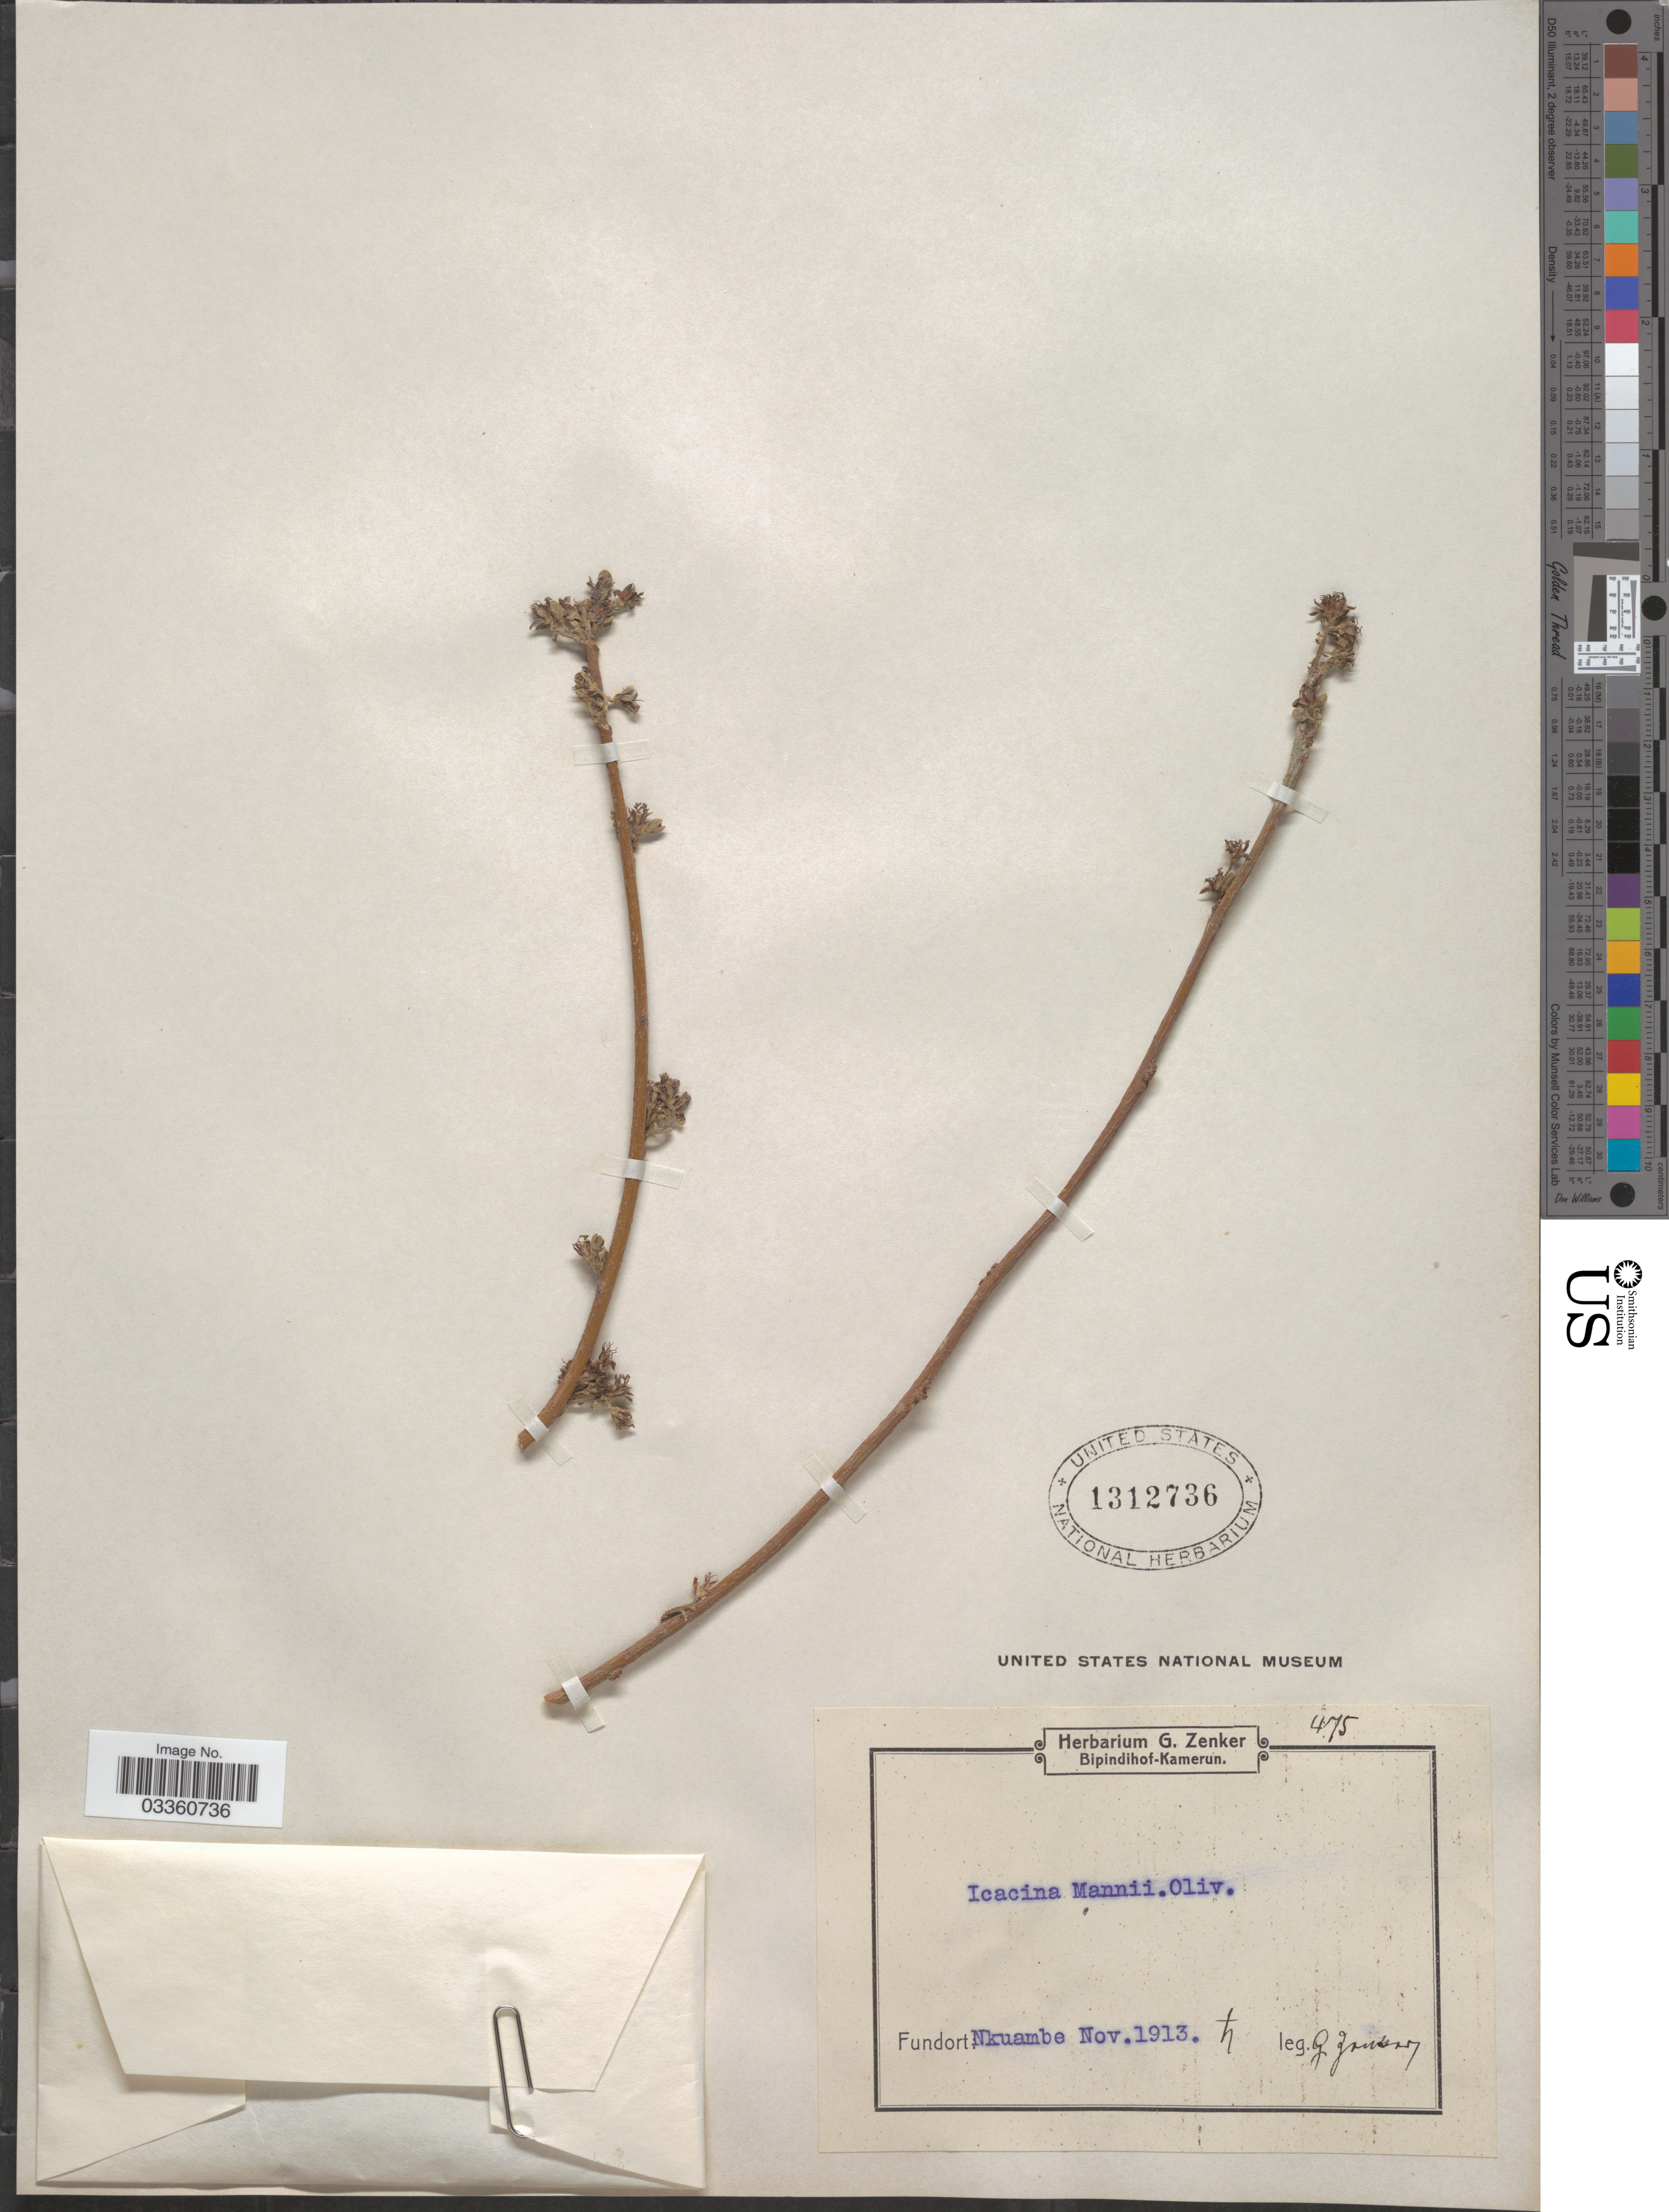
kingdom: Plantae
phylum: Tracheophyta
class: Magnoliopsida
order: Icacinales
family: Icacinaceae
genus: Icacina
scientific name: Icacina mannii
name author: Oliv.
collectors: G. A. Zenker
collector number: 475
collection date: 1913-11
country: Cameroon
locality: Nkuambe.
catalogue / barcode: US 1312736